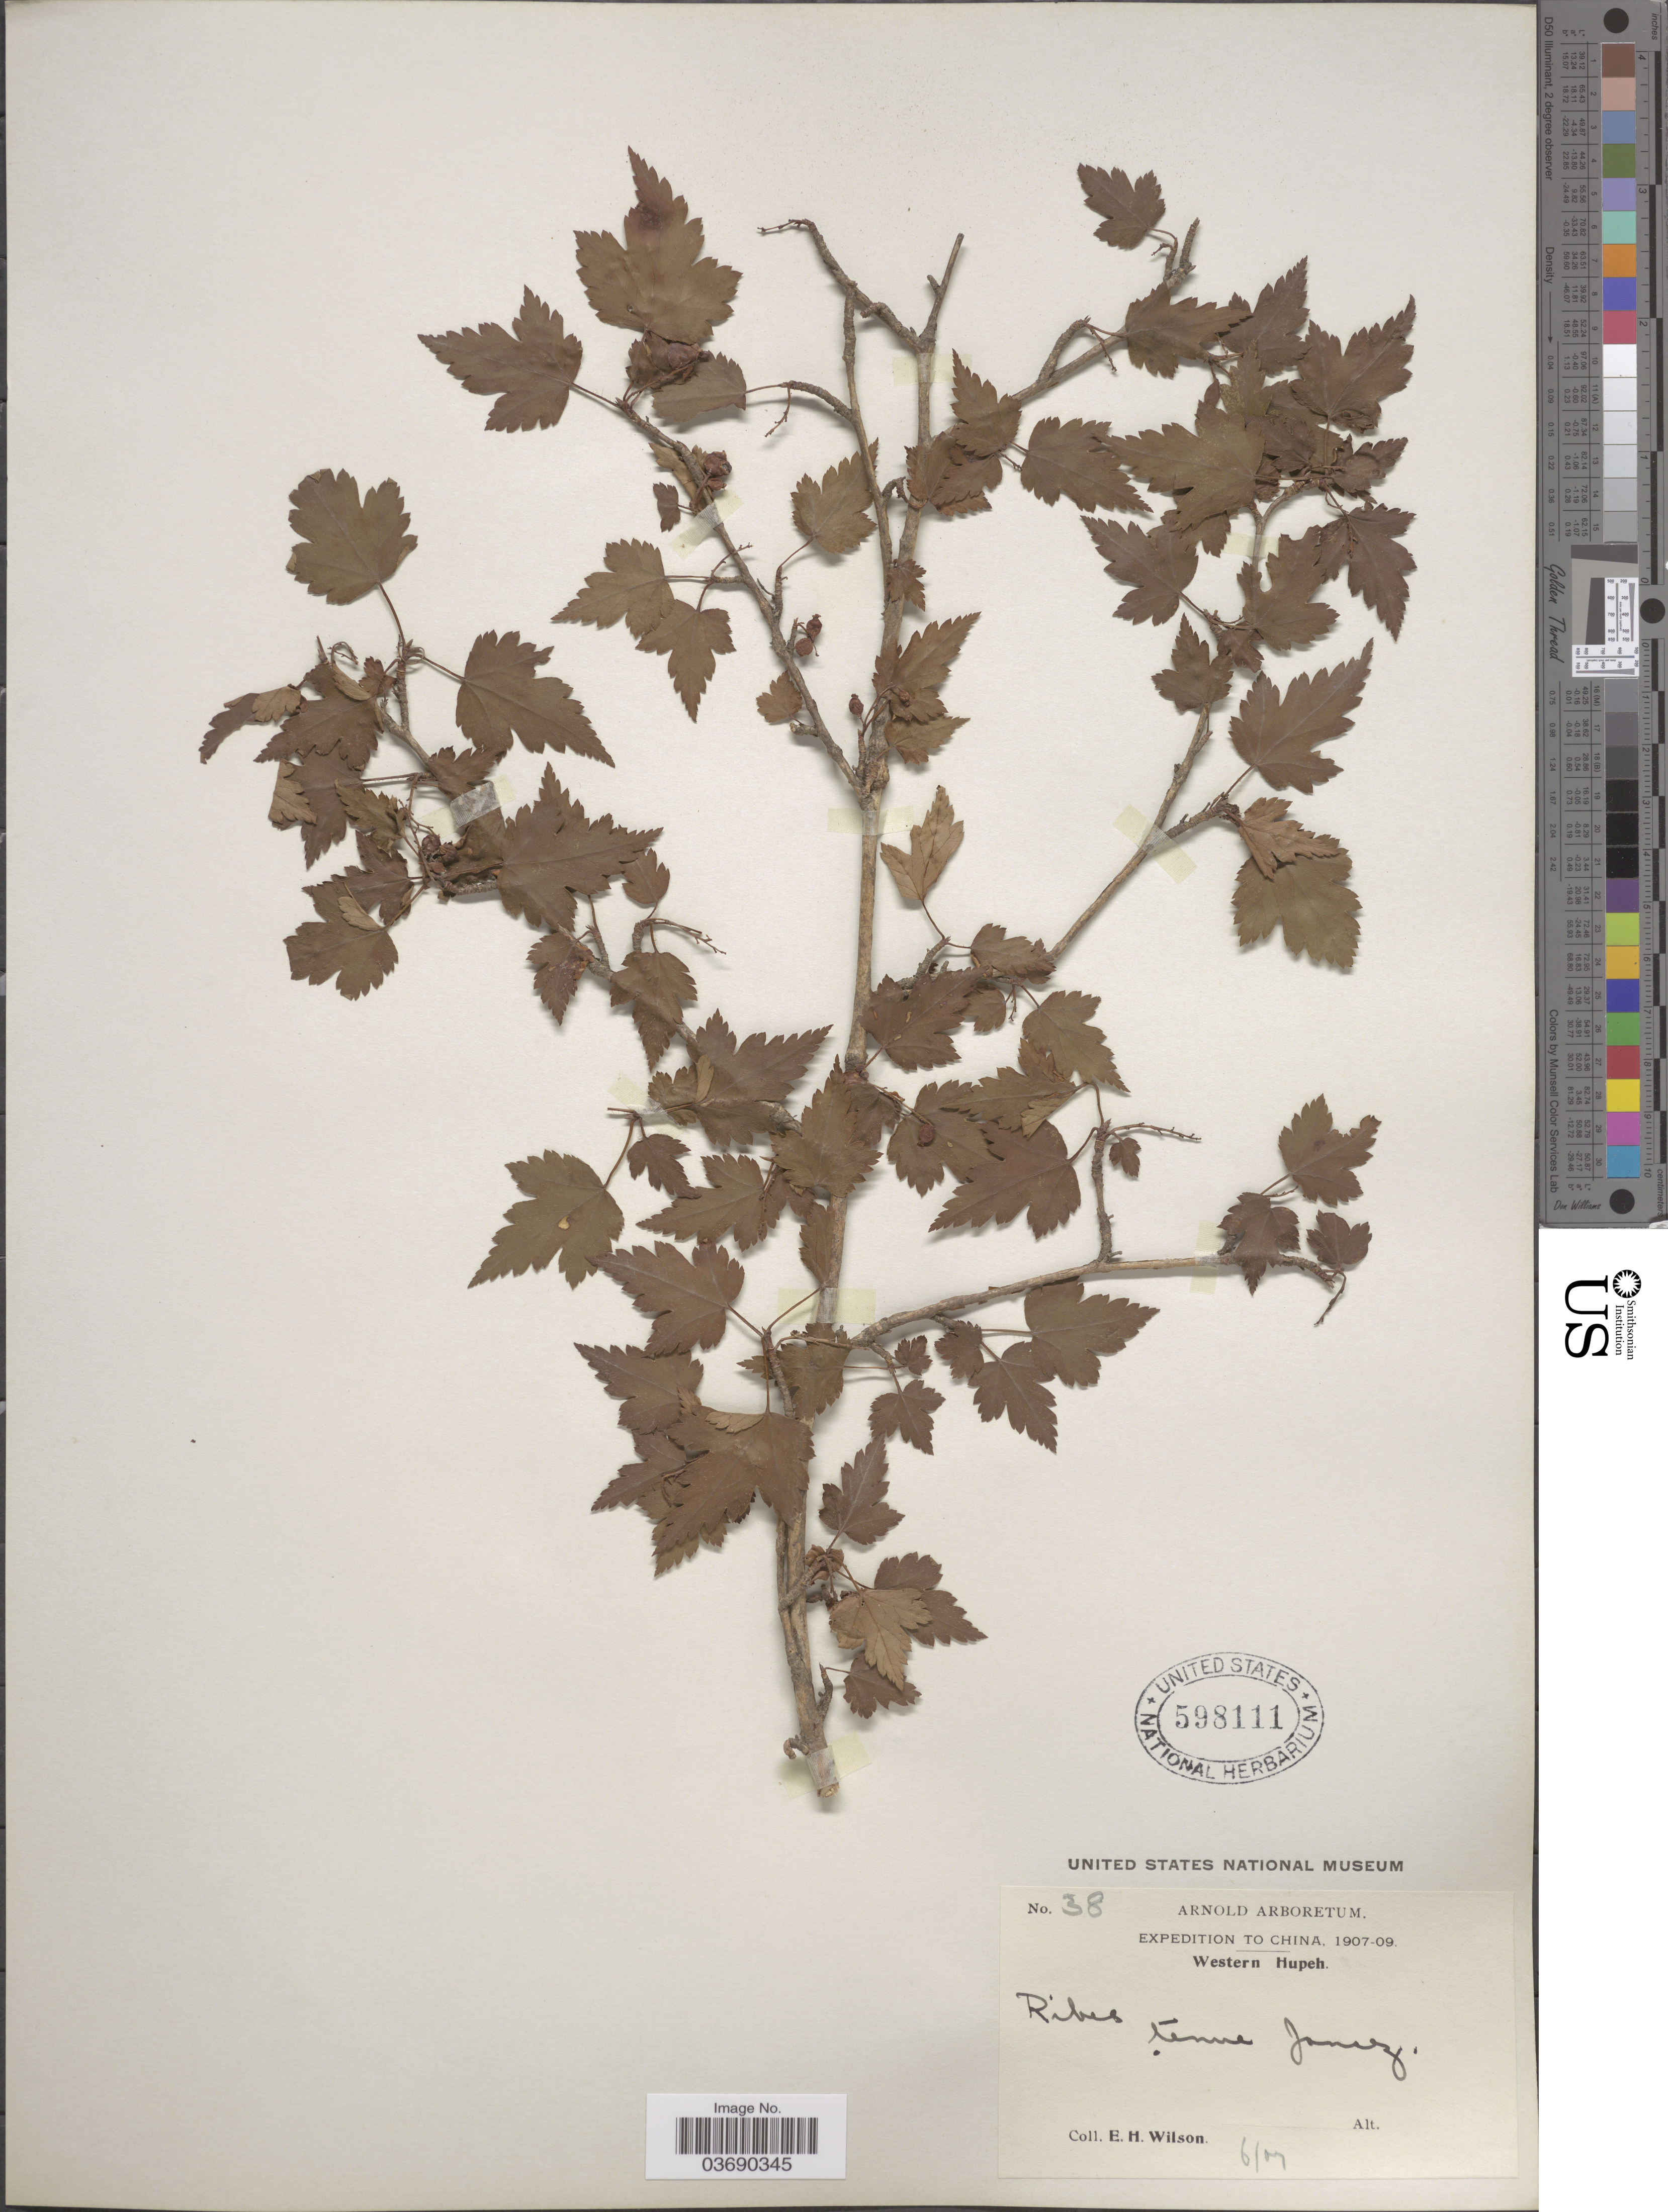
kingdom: Plantae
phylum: Tracheophyta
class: Magnoliopsida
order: Saxifragales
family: Grossulariaceae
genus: Ribes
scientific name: Ribes tenue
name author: Jancz.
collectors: E. Wilson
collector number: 38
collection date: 1907-06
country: China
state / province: Hubei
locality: China. Western Hupeh.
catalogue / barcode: US 598111